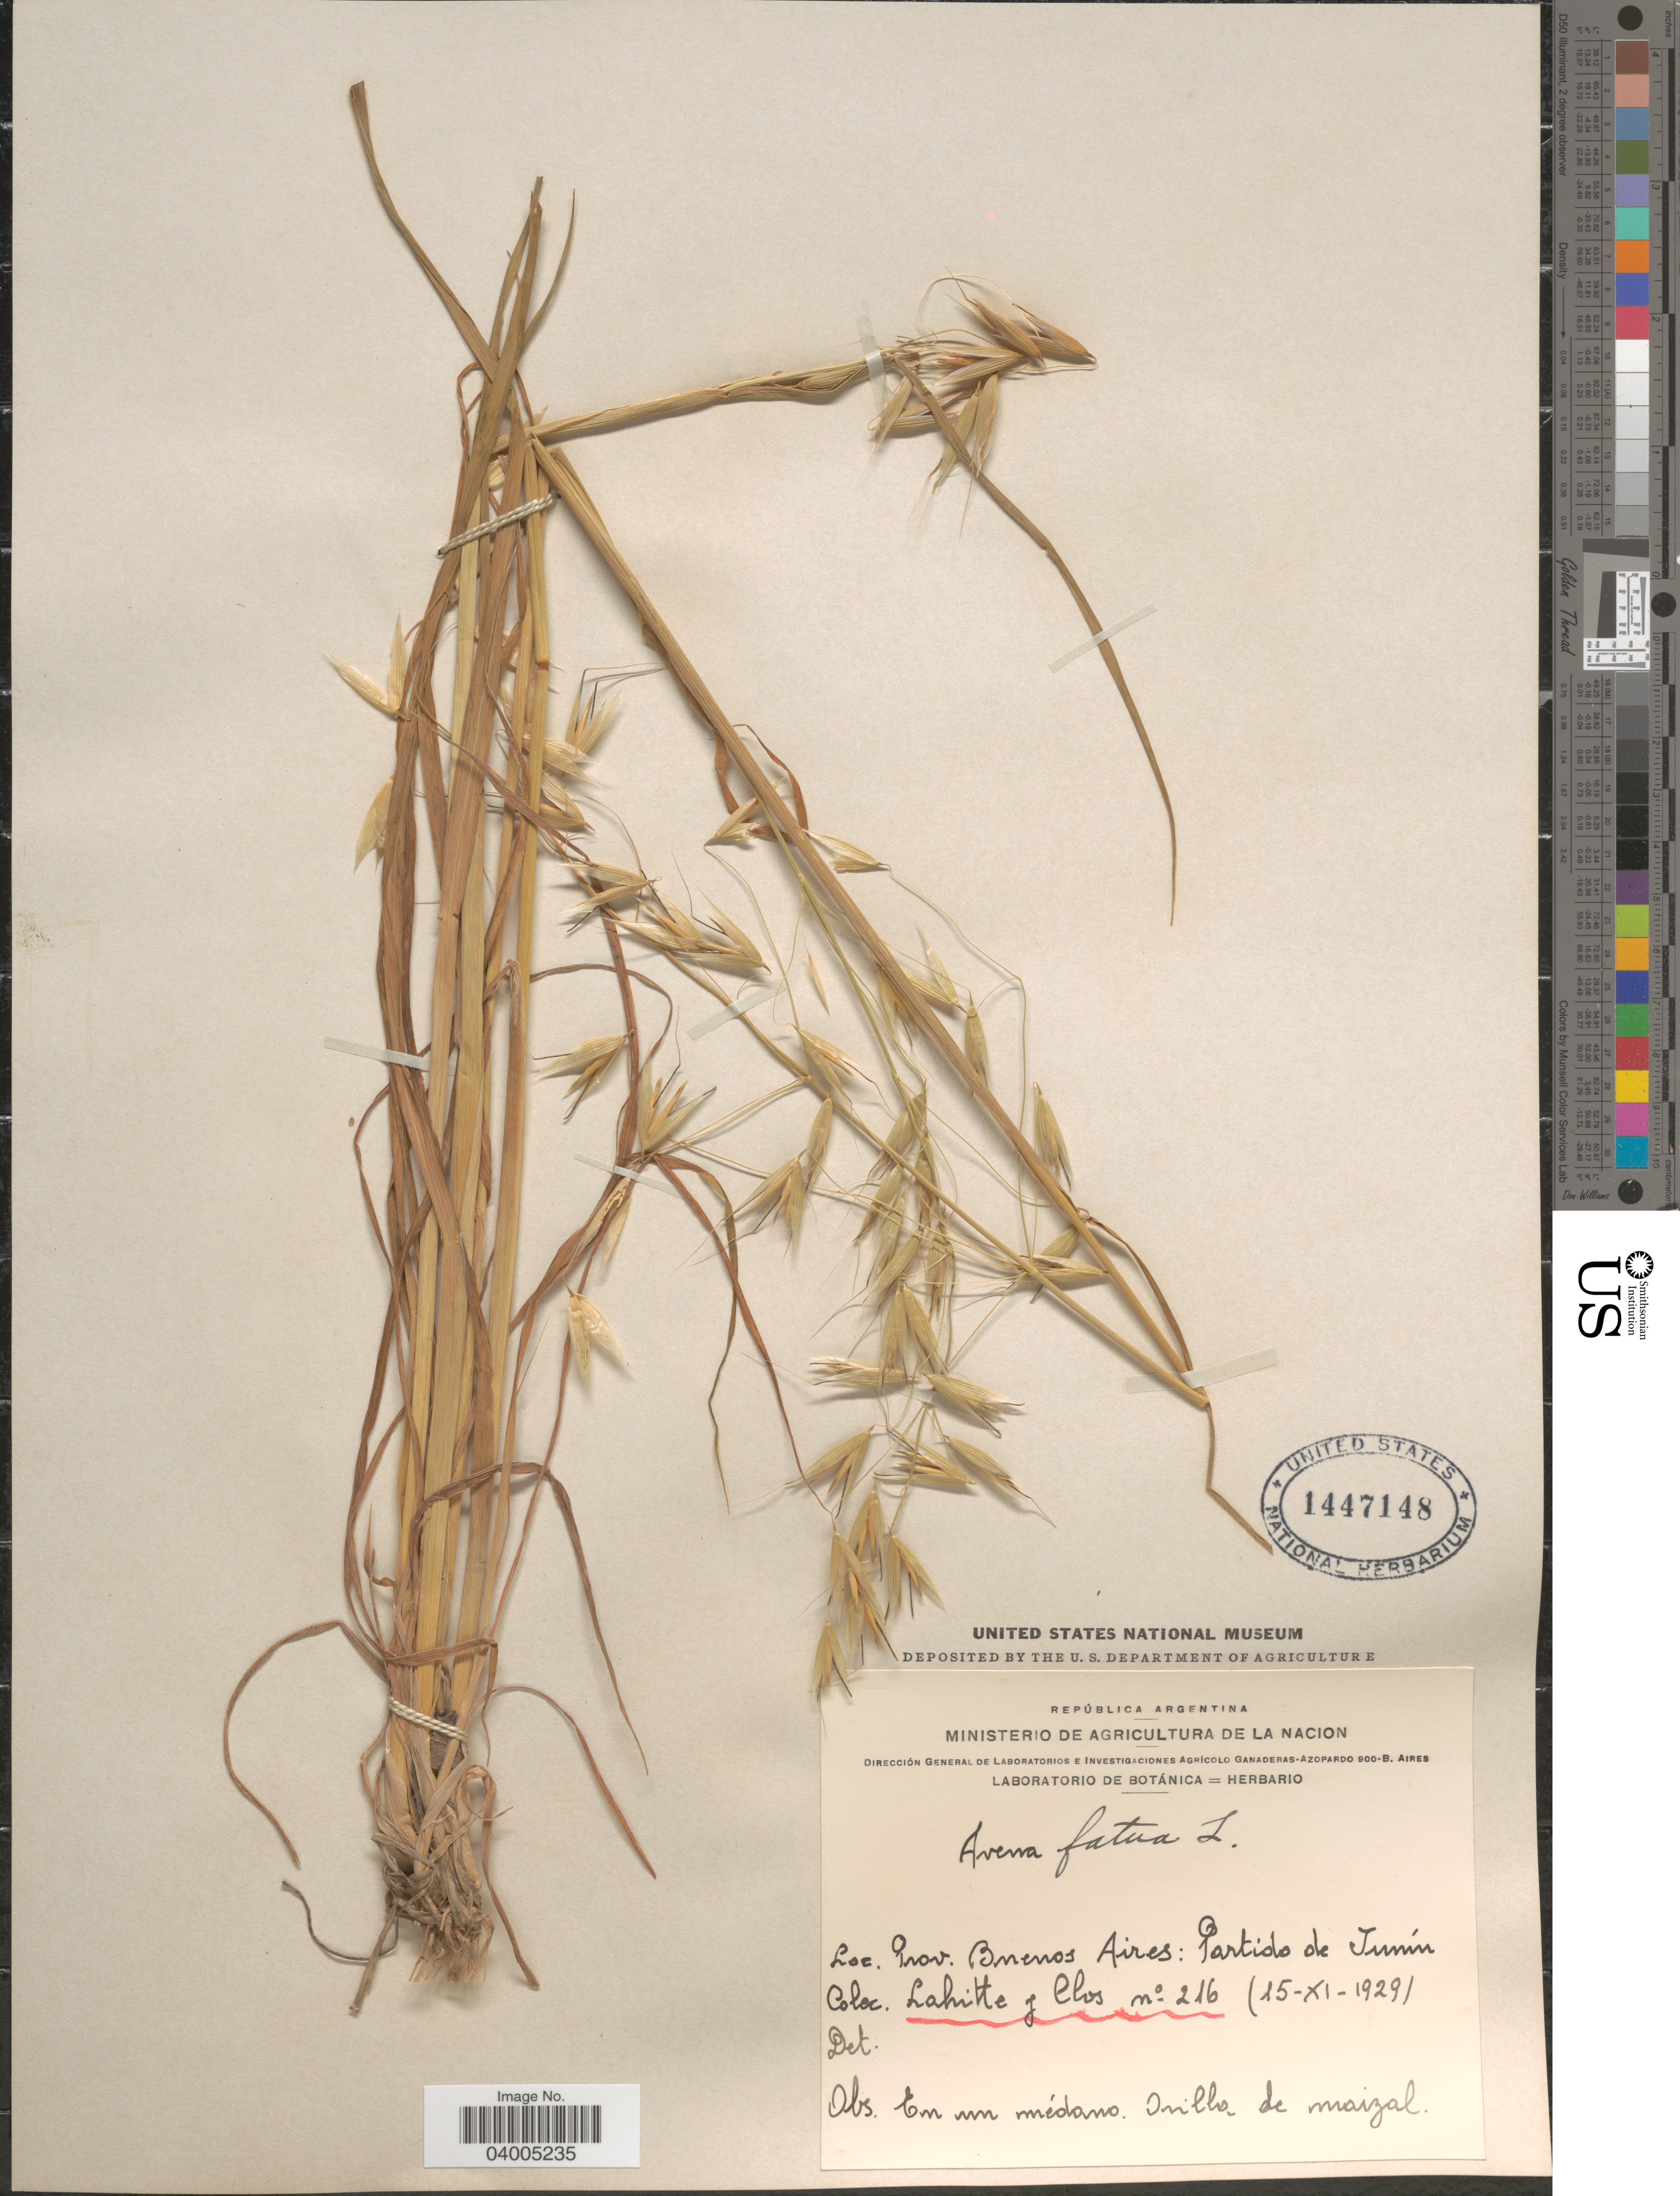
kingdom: Plantae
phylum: Tracheophyta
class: Liliopsida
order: Poales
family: Poaceae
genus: Avena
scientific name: Avena fatua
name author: L.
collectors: -. Lahitte & Clos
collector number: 216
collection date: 1929-11-15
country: Argentina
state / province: Buenos Aires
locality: Partido de Junín.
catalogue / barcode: US 1447148